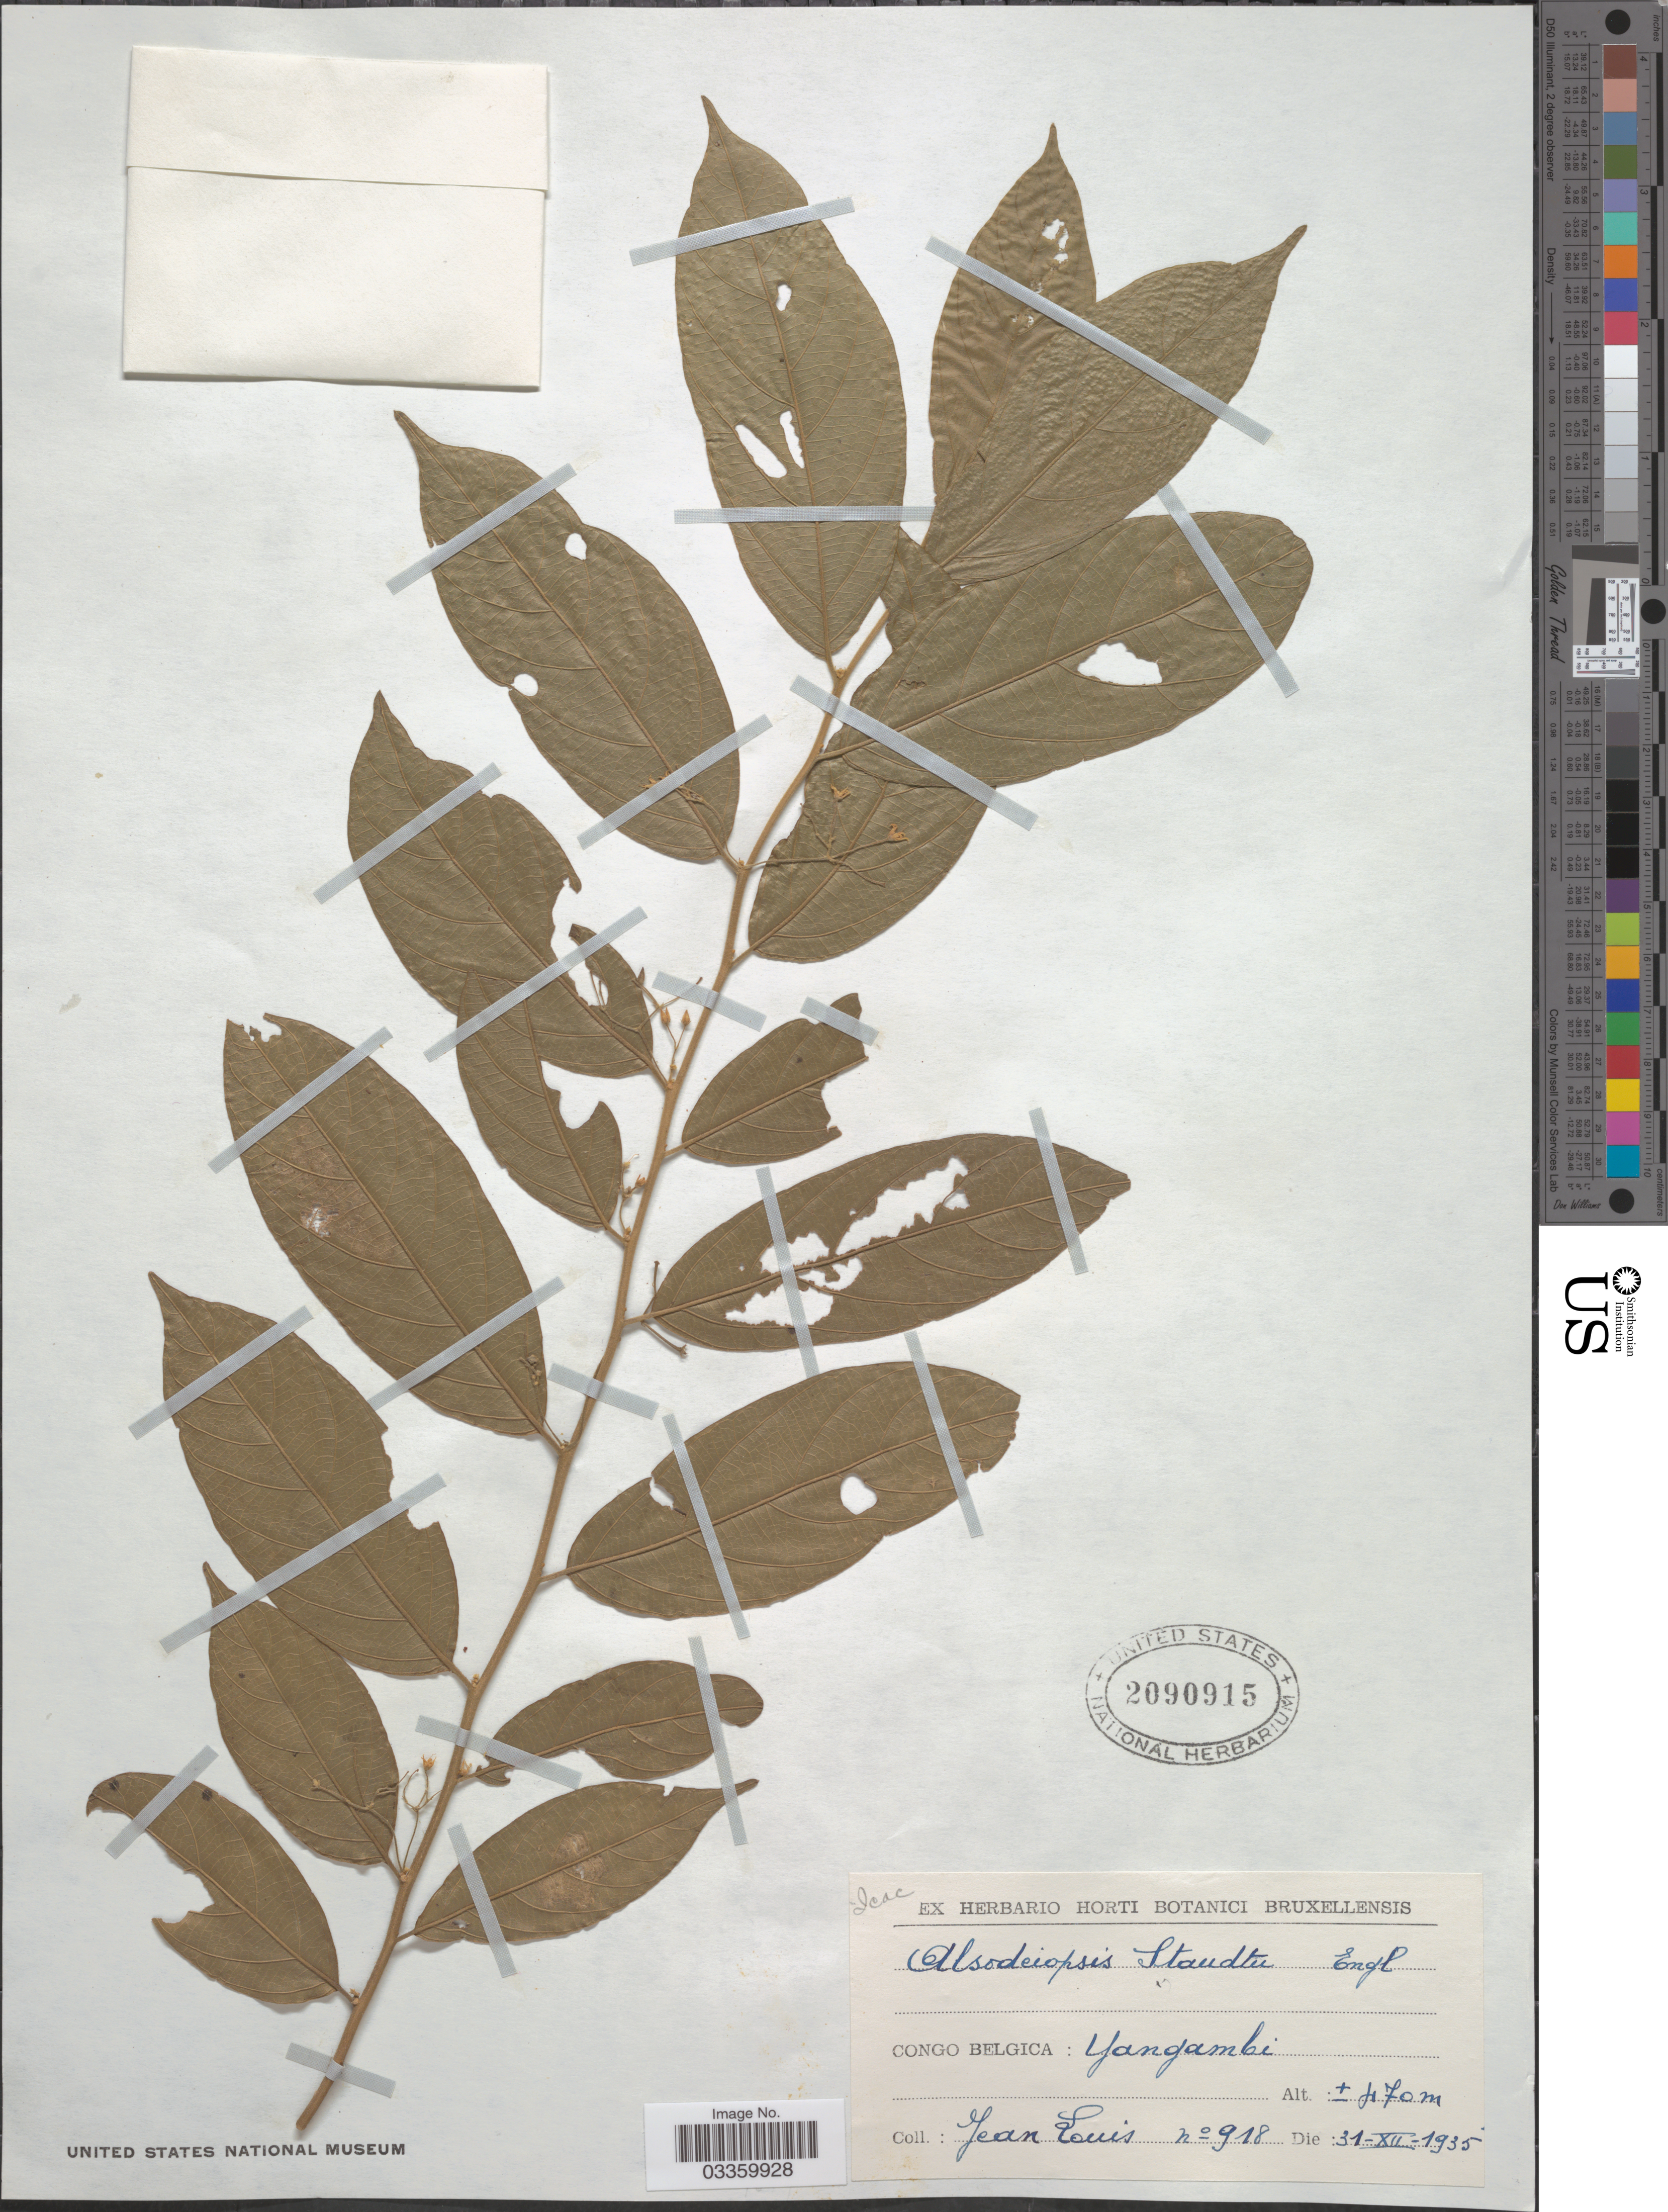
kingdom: Plantae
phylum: Tracheophyta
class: Magnoliopsida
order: Icacinales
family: Icacinaceae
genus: Alsodeiopsis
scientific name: Alsodeiopsis staudtii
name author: Engl.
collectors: J. Louis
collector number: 918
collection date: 1935-12-31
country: Congo, Democratic Republic of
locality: Congo Belgica: Yangambi.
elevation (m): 470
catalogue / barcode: US 2090915